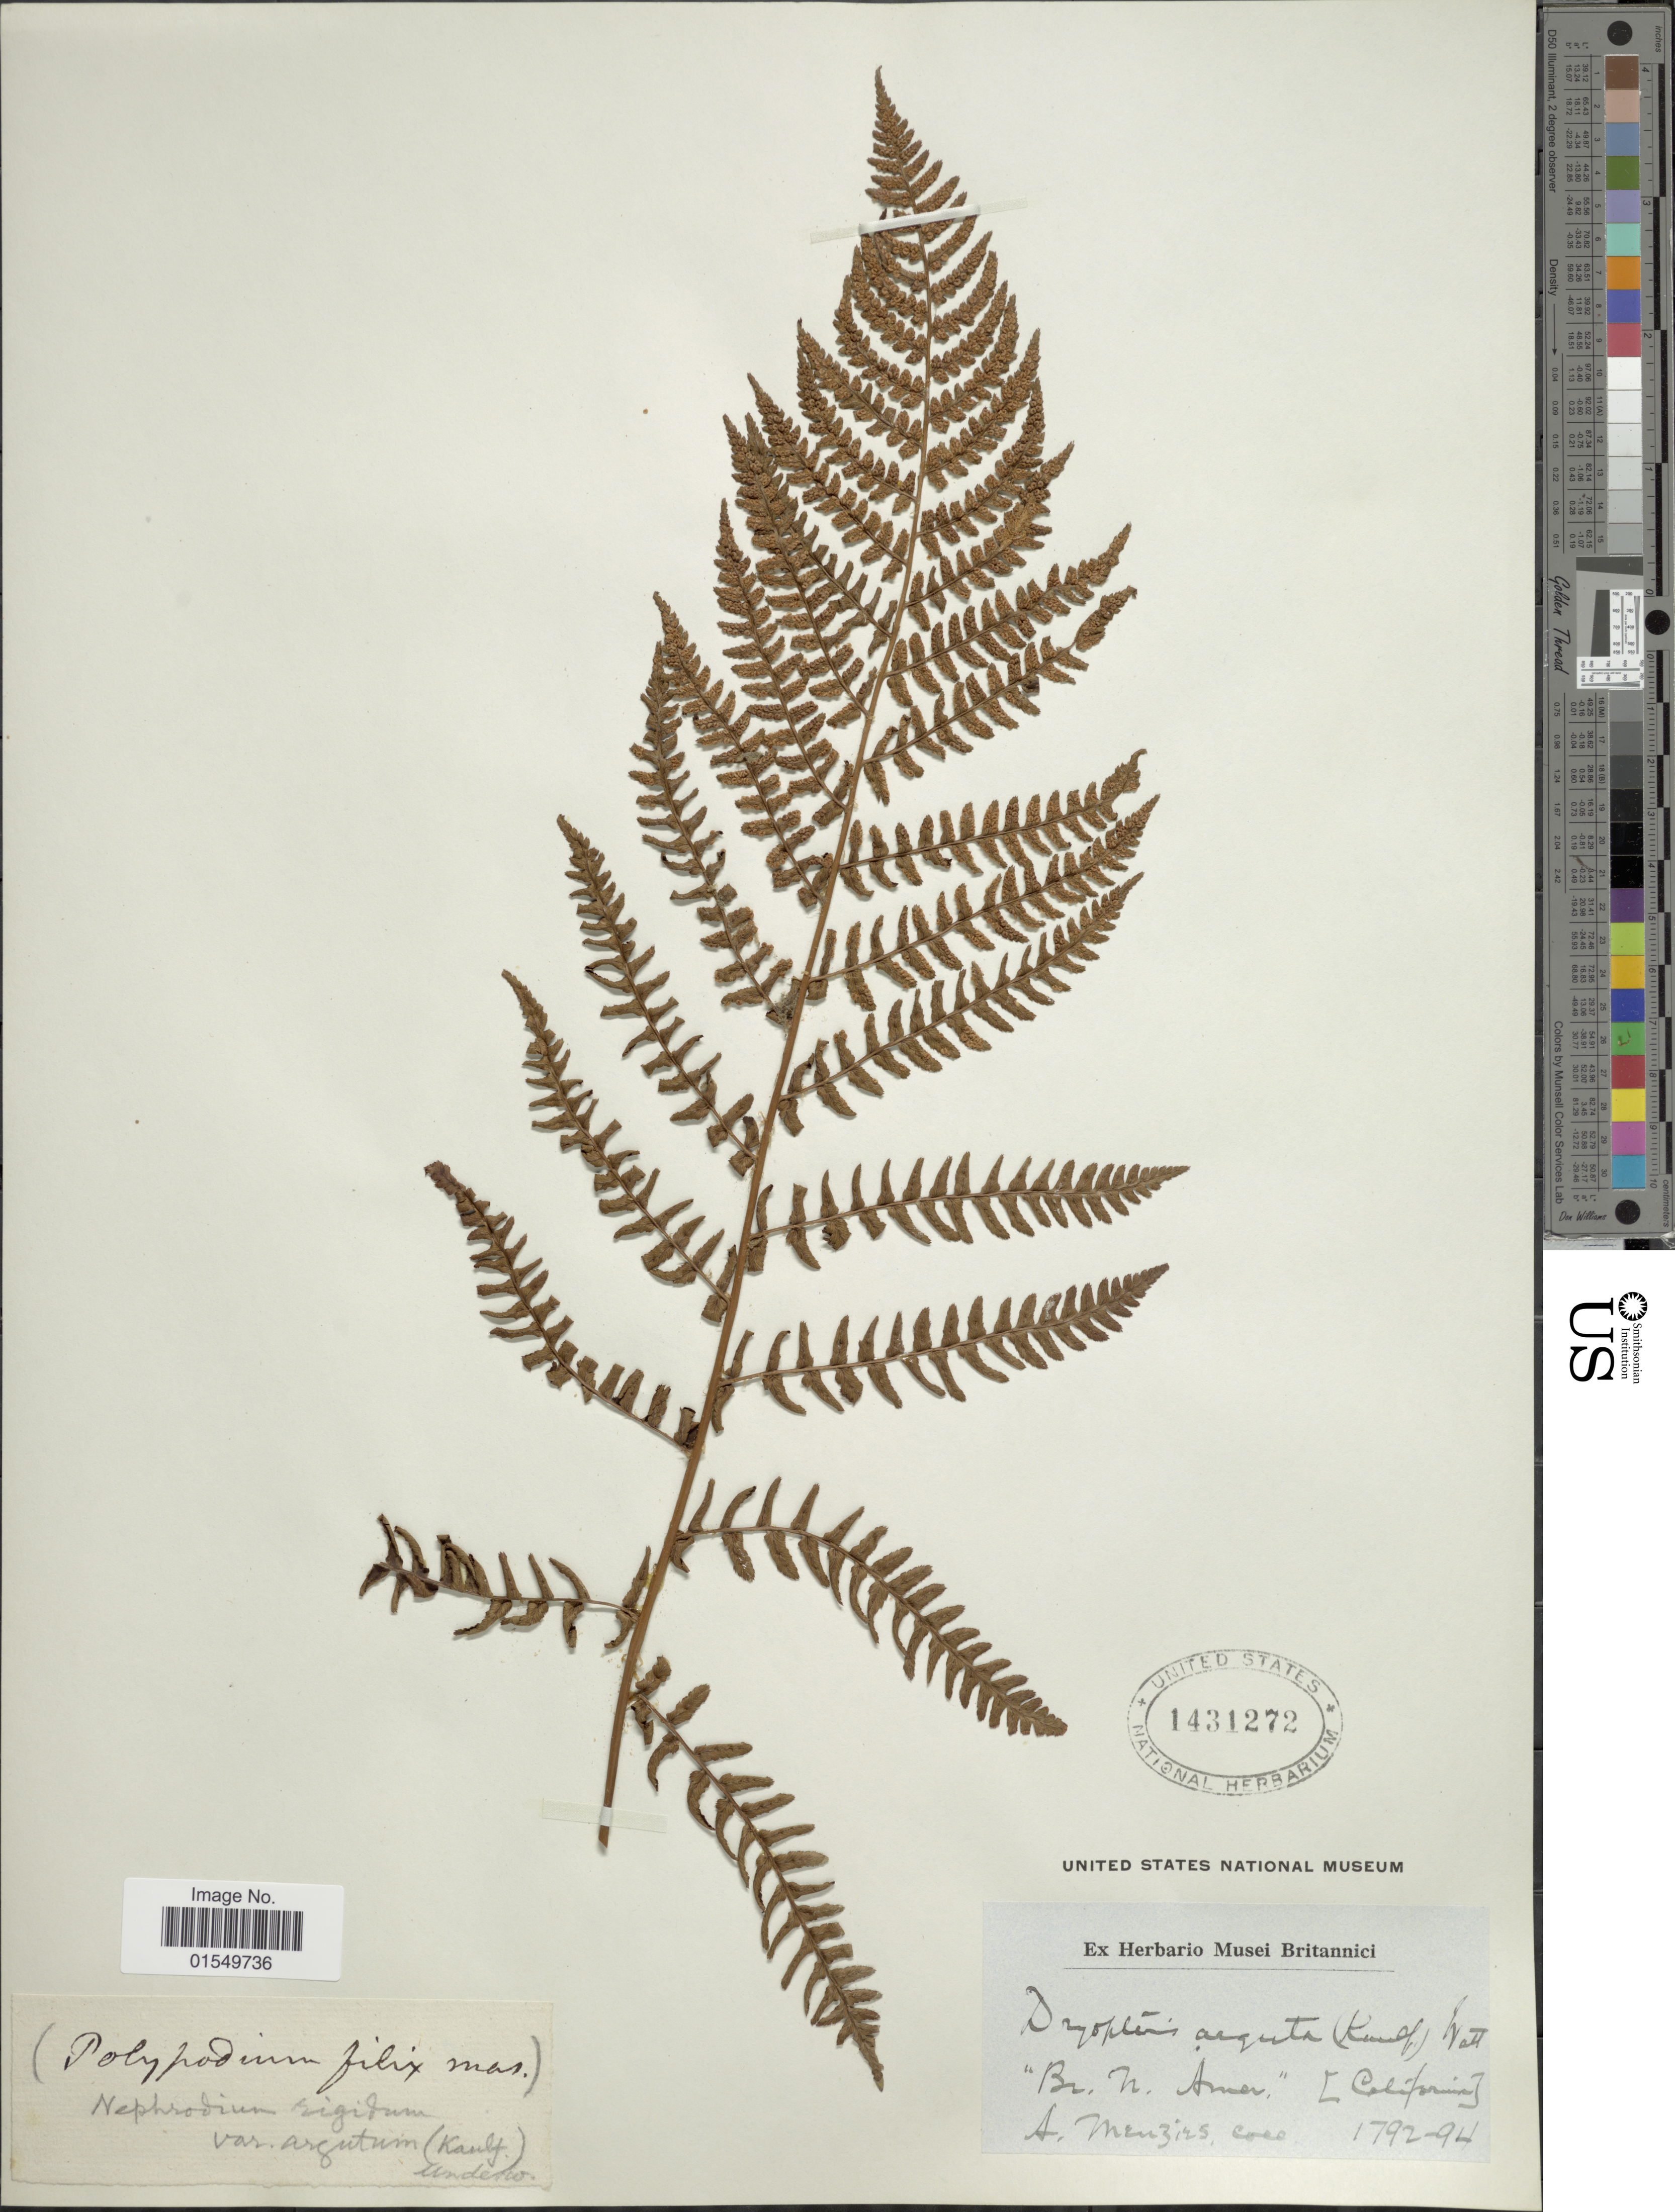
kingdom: Plantae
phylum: Tracheophyta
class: Polypodiopsida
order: Polypodiales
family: Dryopteridaceae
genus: Dryopteris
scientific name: Dryopteris arguta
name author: (Kaulf.) Maxon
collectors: A. Menzies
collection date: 1792/1794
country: United States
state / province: California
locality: Br. N. Amer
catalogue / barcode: US 1431272